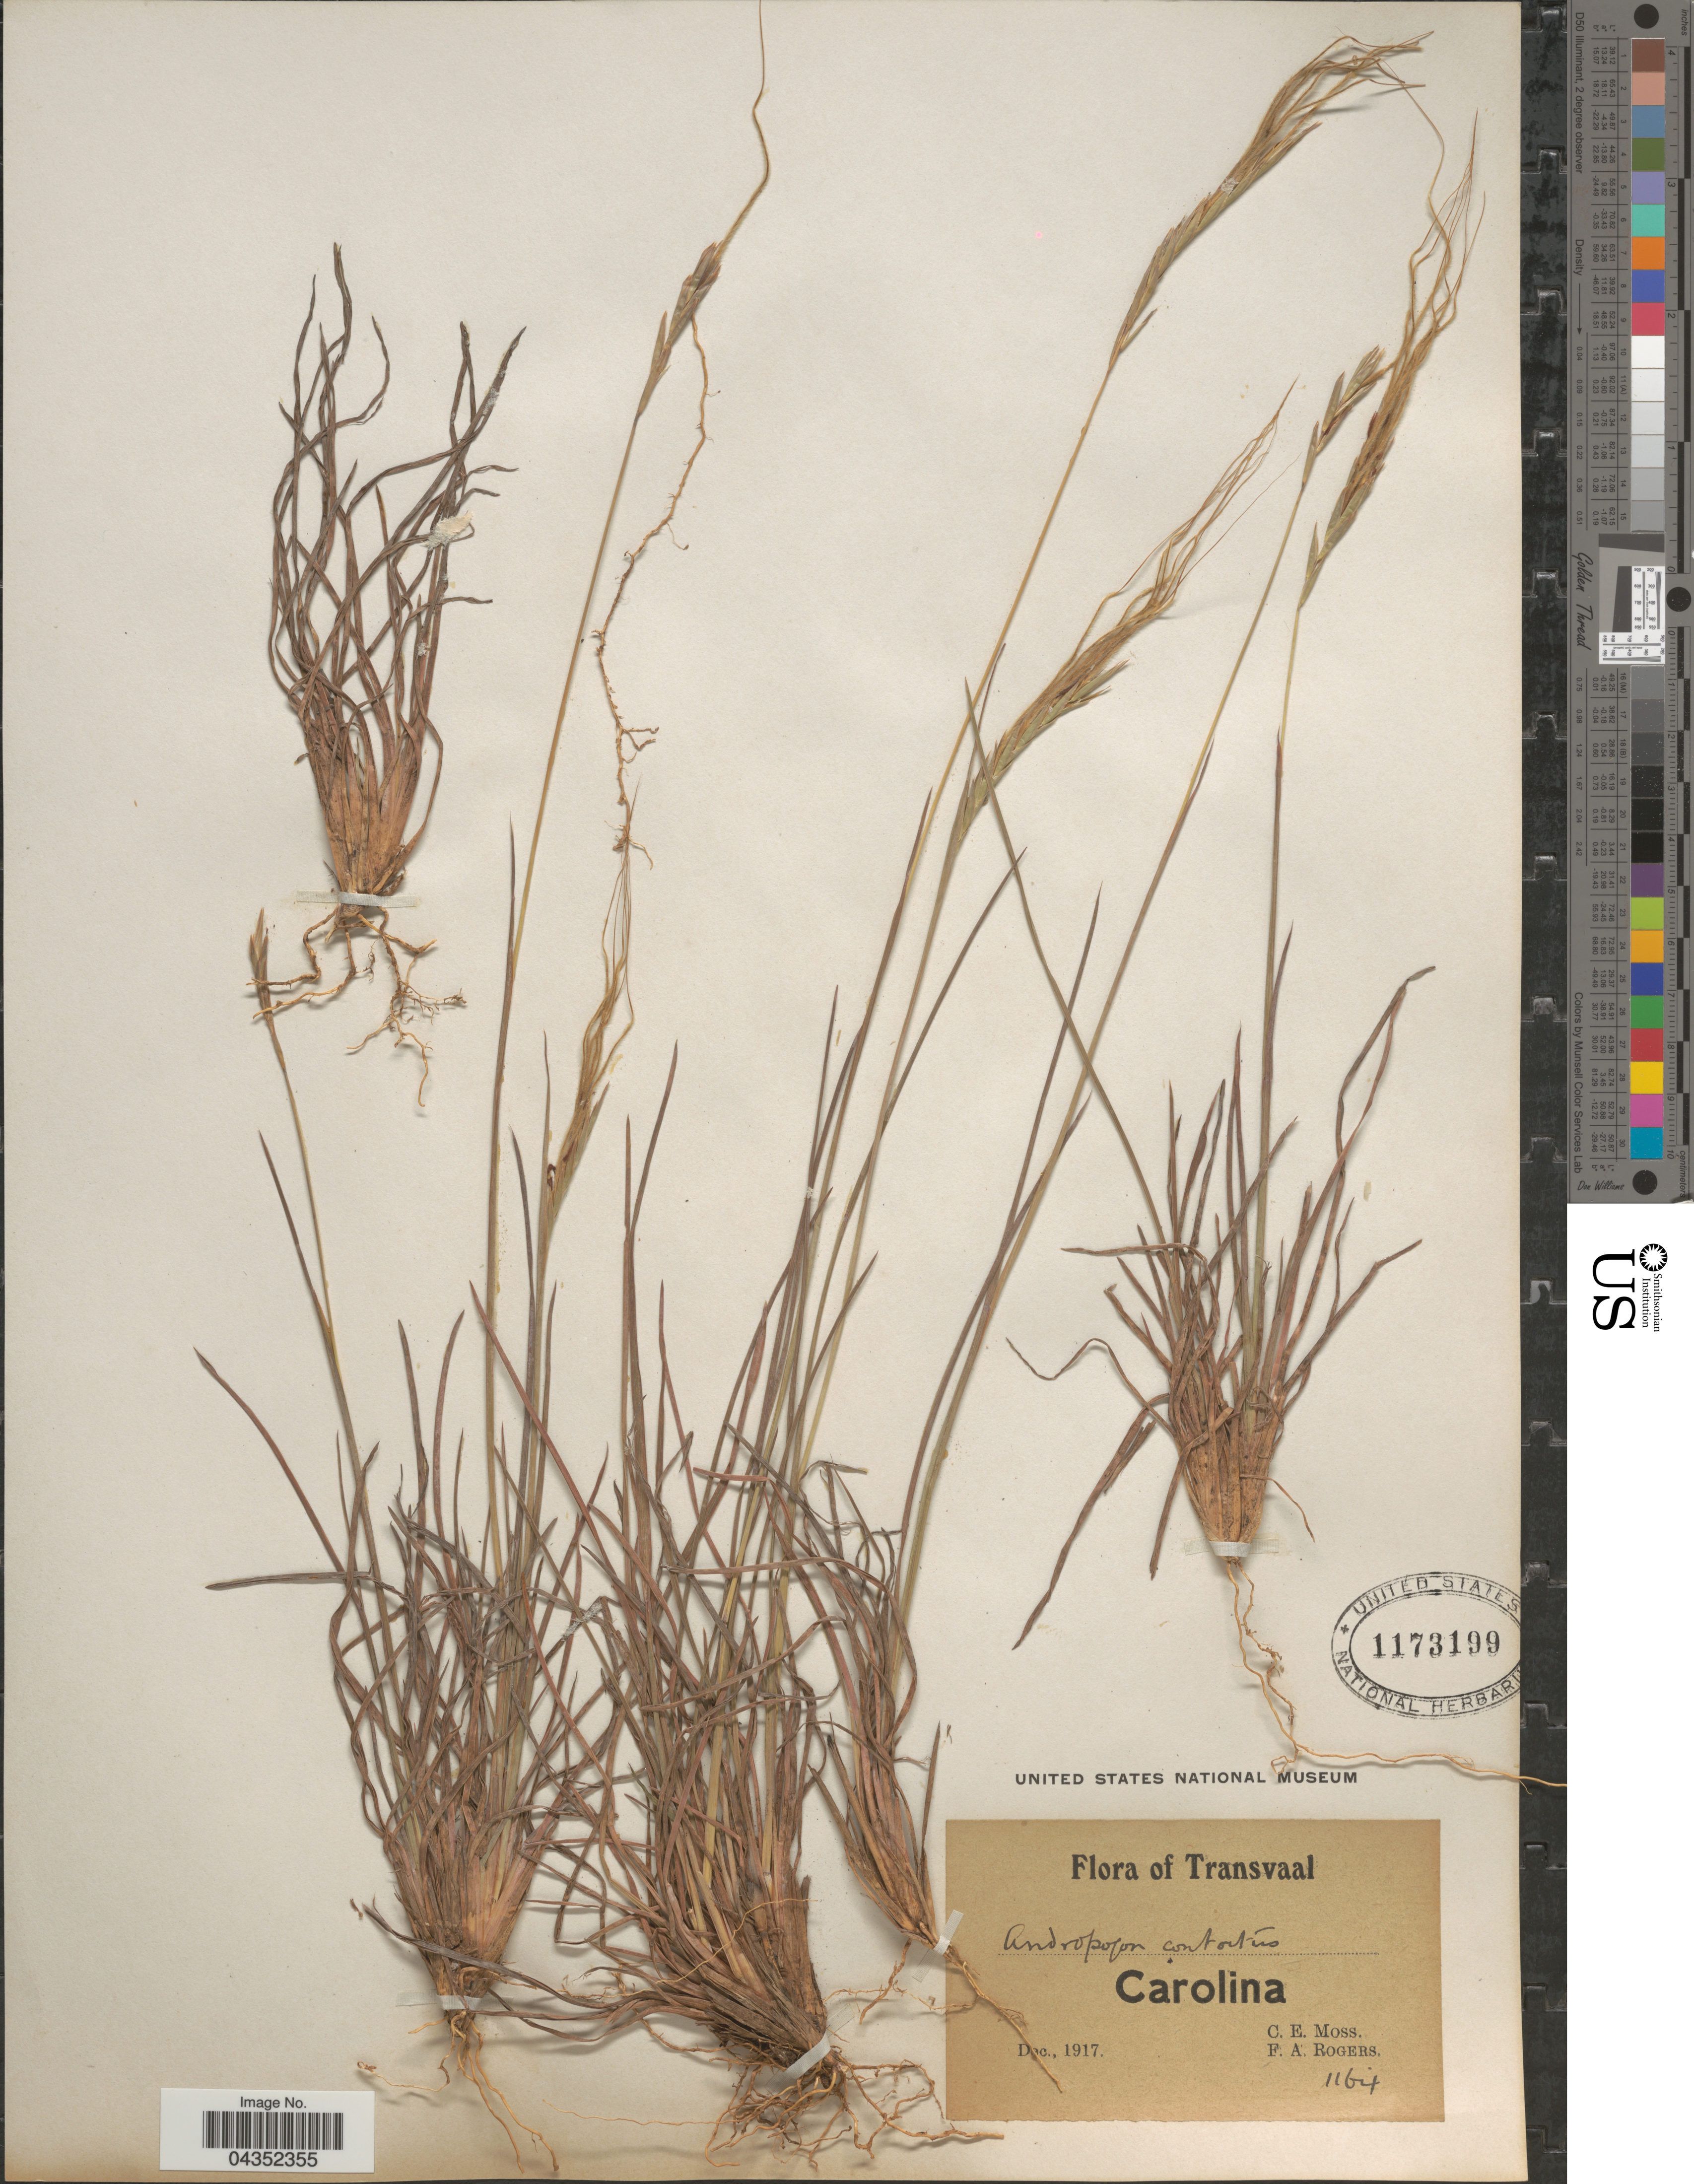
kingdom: Plantae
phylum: Tracheophyta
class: Liliopsida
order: Poales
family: Poaceae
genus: Heteropogon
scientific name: Heteropogon contortus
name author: (L.) P. Beauv. ex Roem. & Schult.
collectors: C. E. Moss & F. A. Rogers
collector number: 1164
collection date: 1917-12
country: South Africa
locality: Transvaal. Carolina.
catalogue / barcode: US 1173199